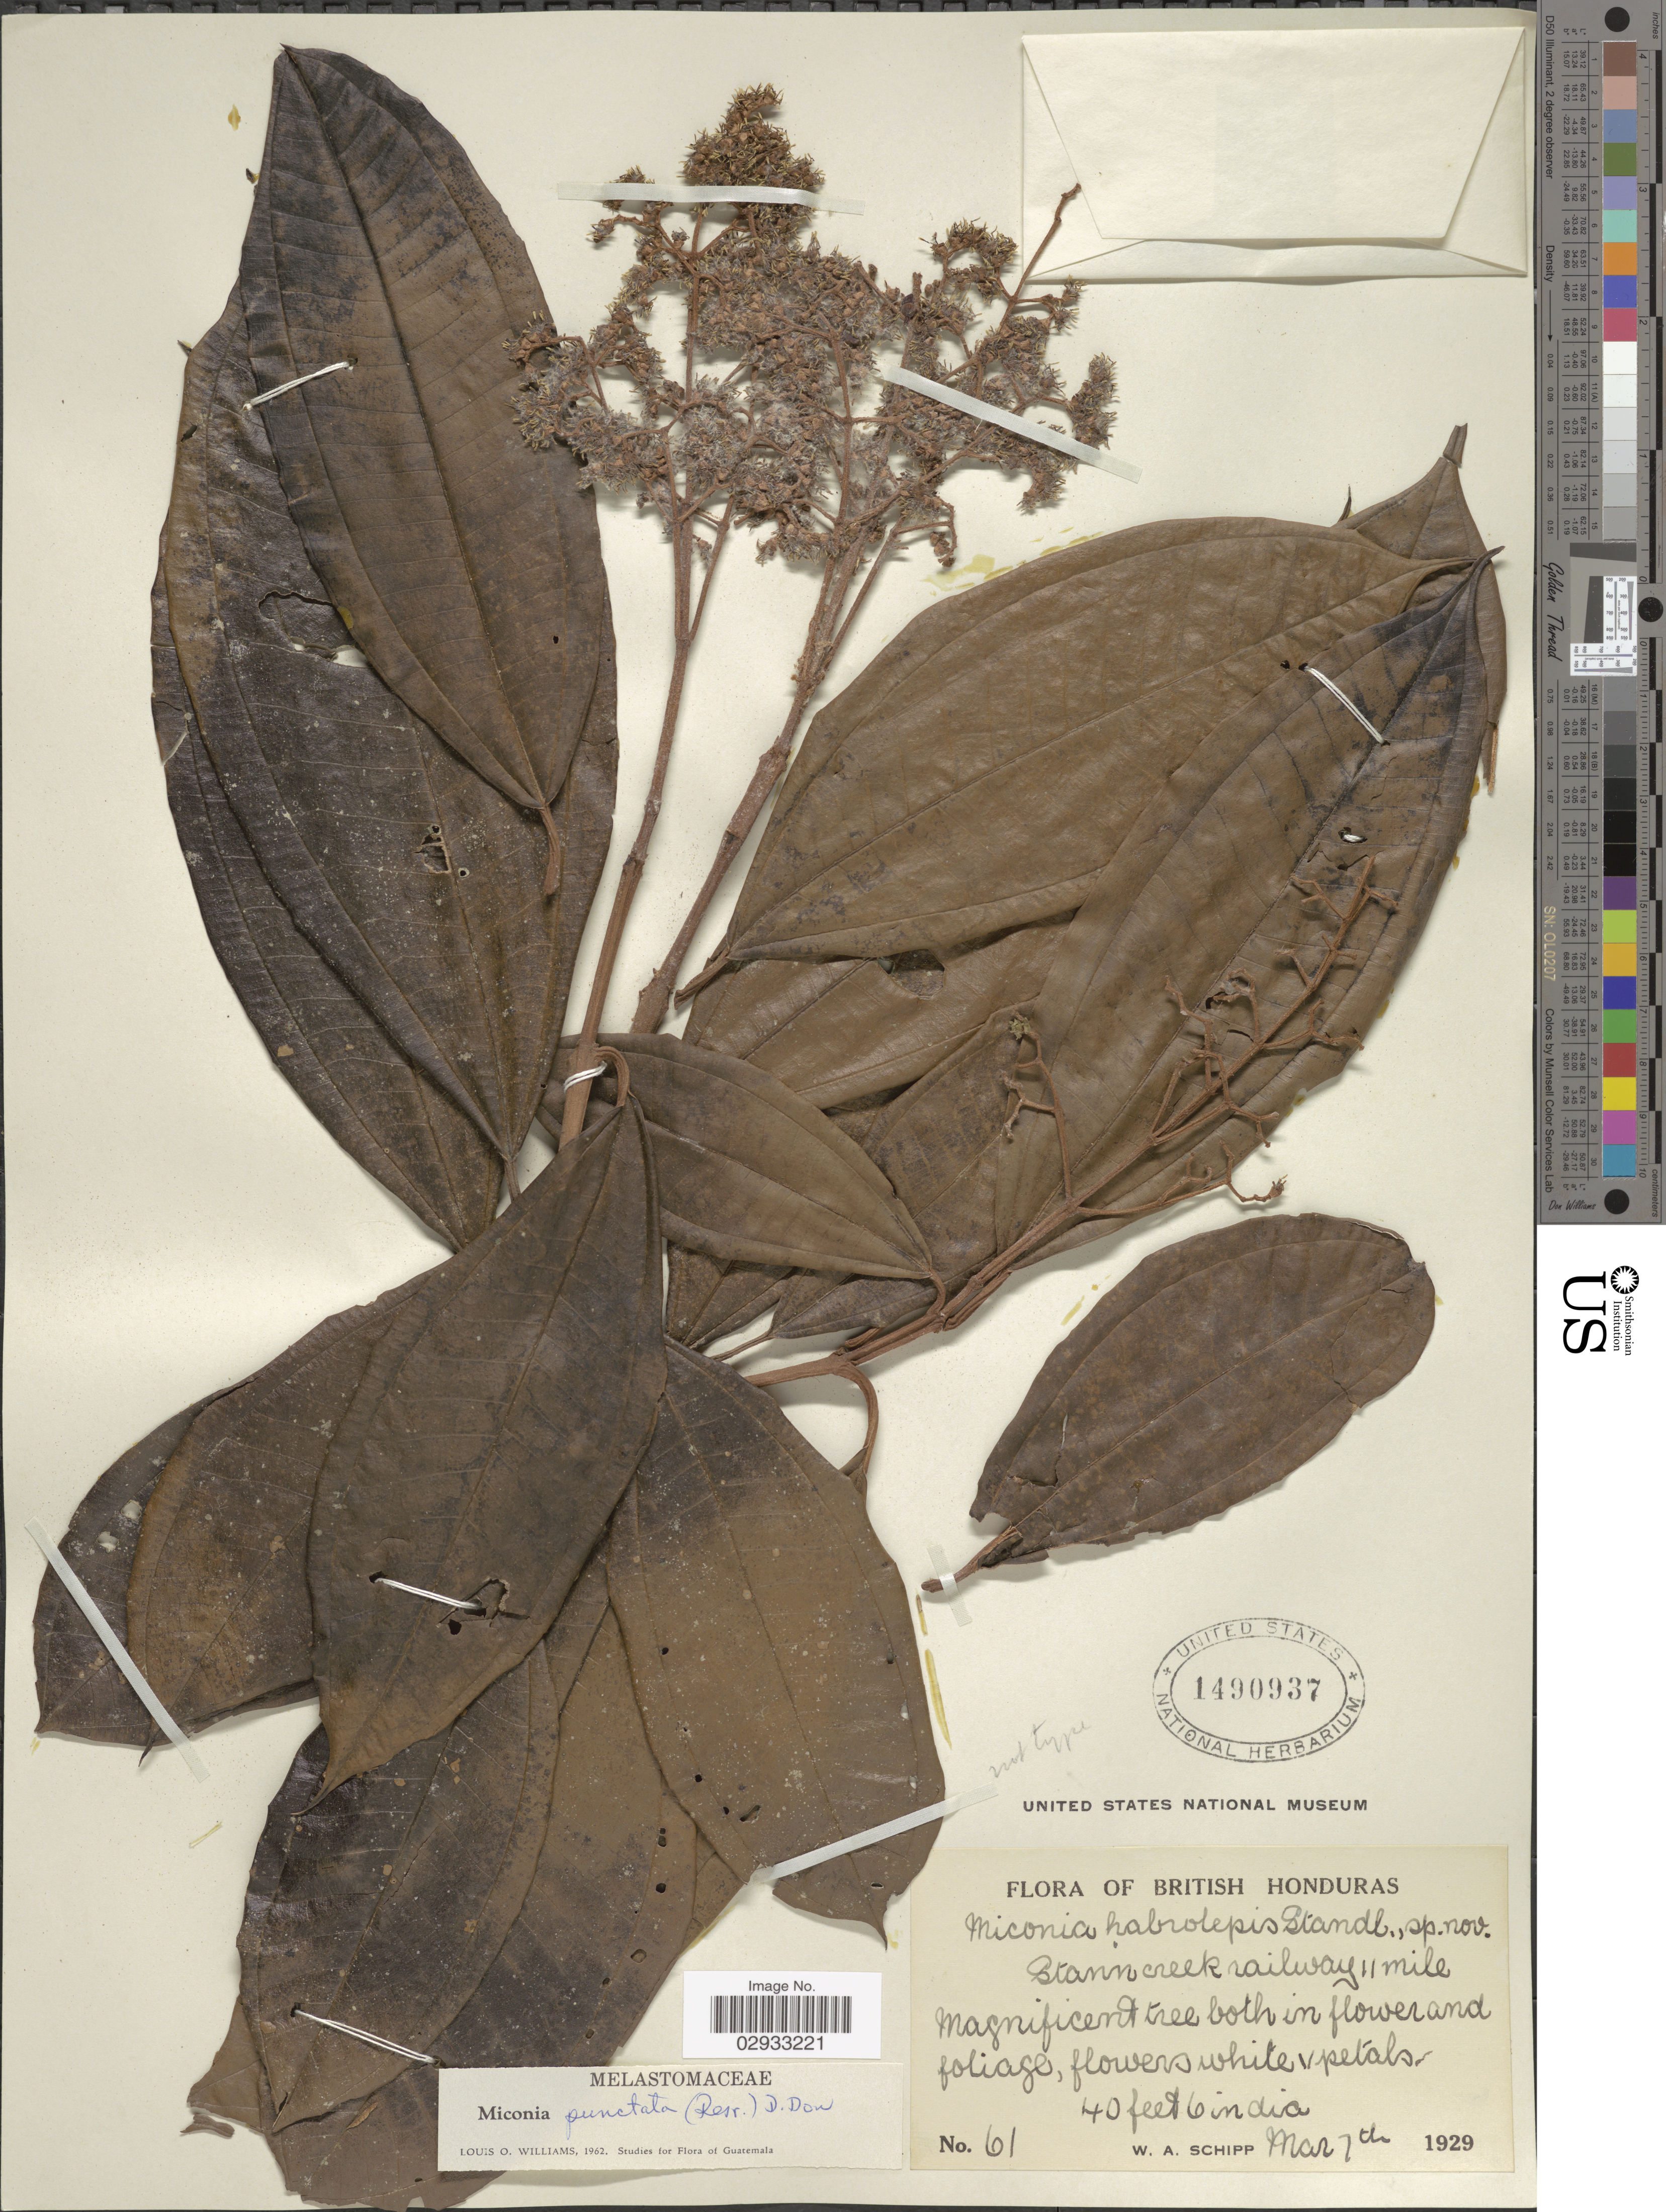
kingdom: Plantae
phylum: Tracheophyta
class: Magnoliopsida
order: Myrtales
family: Melastomataceae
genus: Miconia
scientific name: Miconia punctata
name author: (Desr.) D. Don ex DC.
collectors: W. Schipp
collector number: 61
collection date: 1929-03-07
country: Belize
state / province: Stann Creek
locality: British Honduras. Stann creek railway 11 mile.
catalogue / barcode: US 1490937